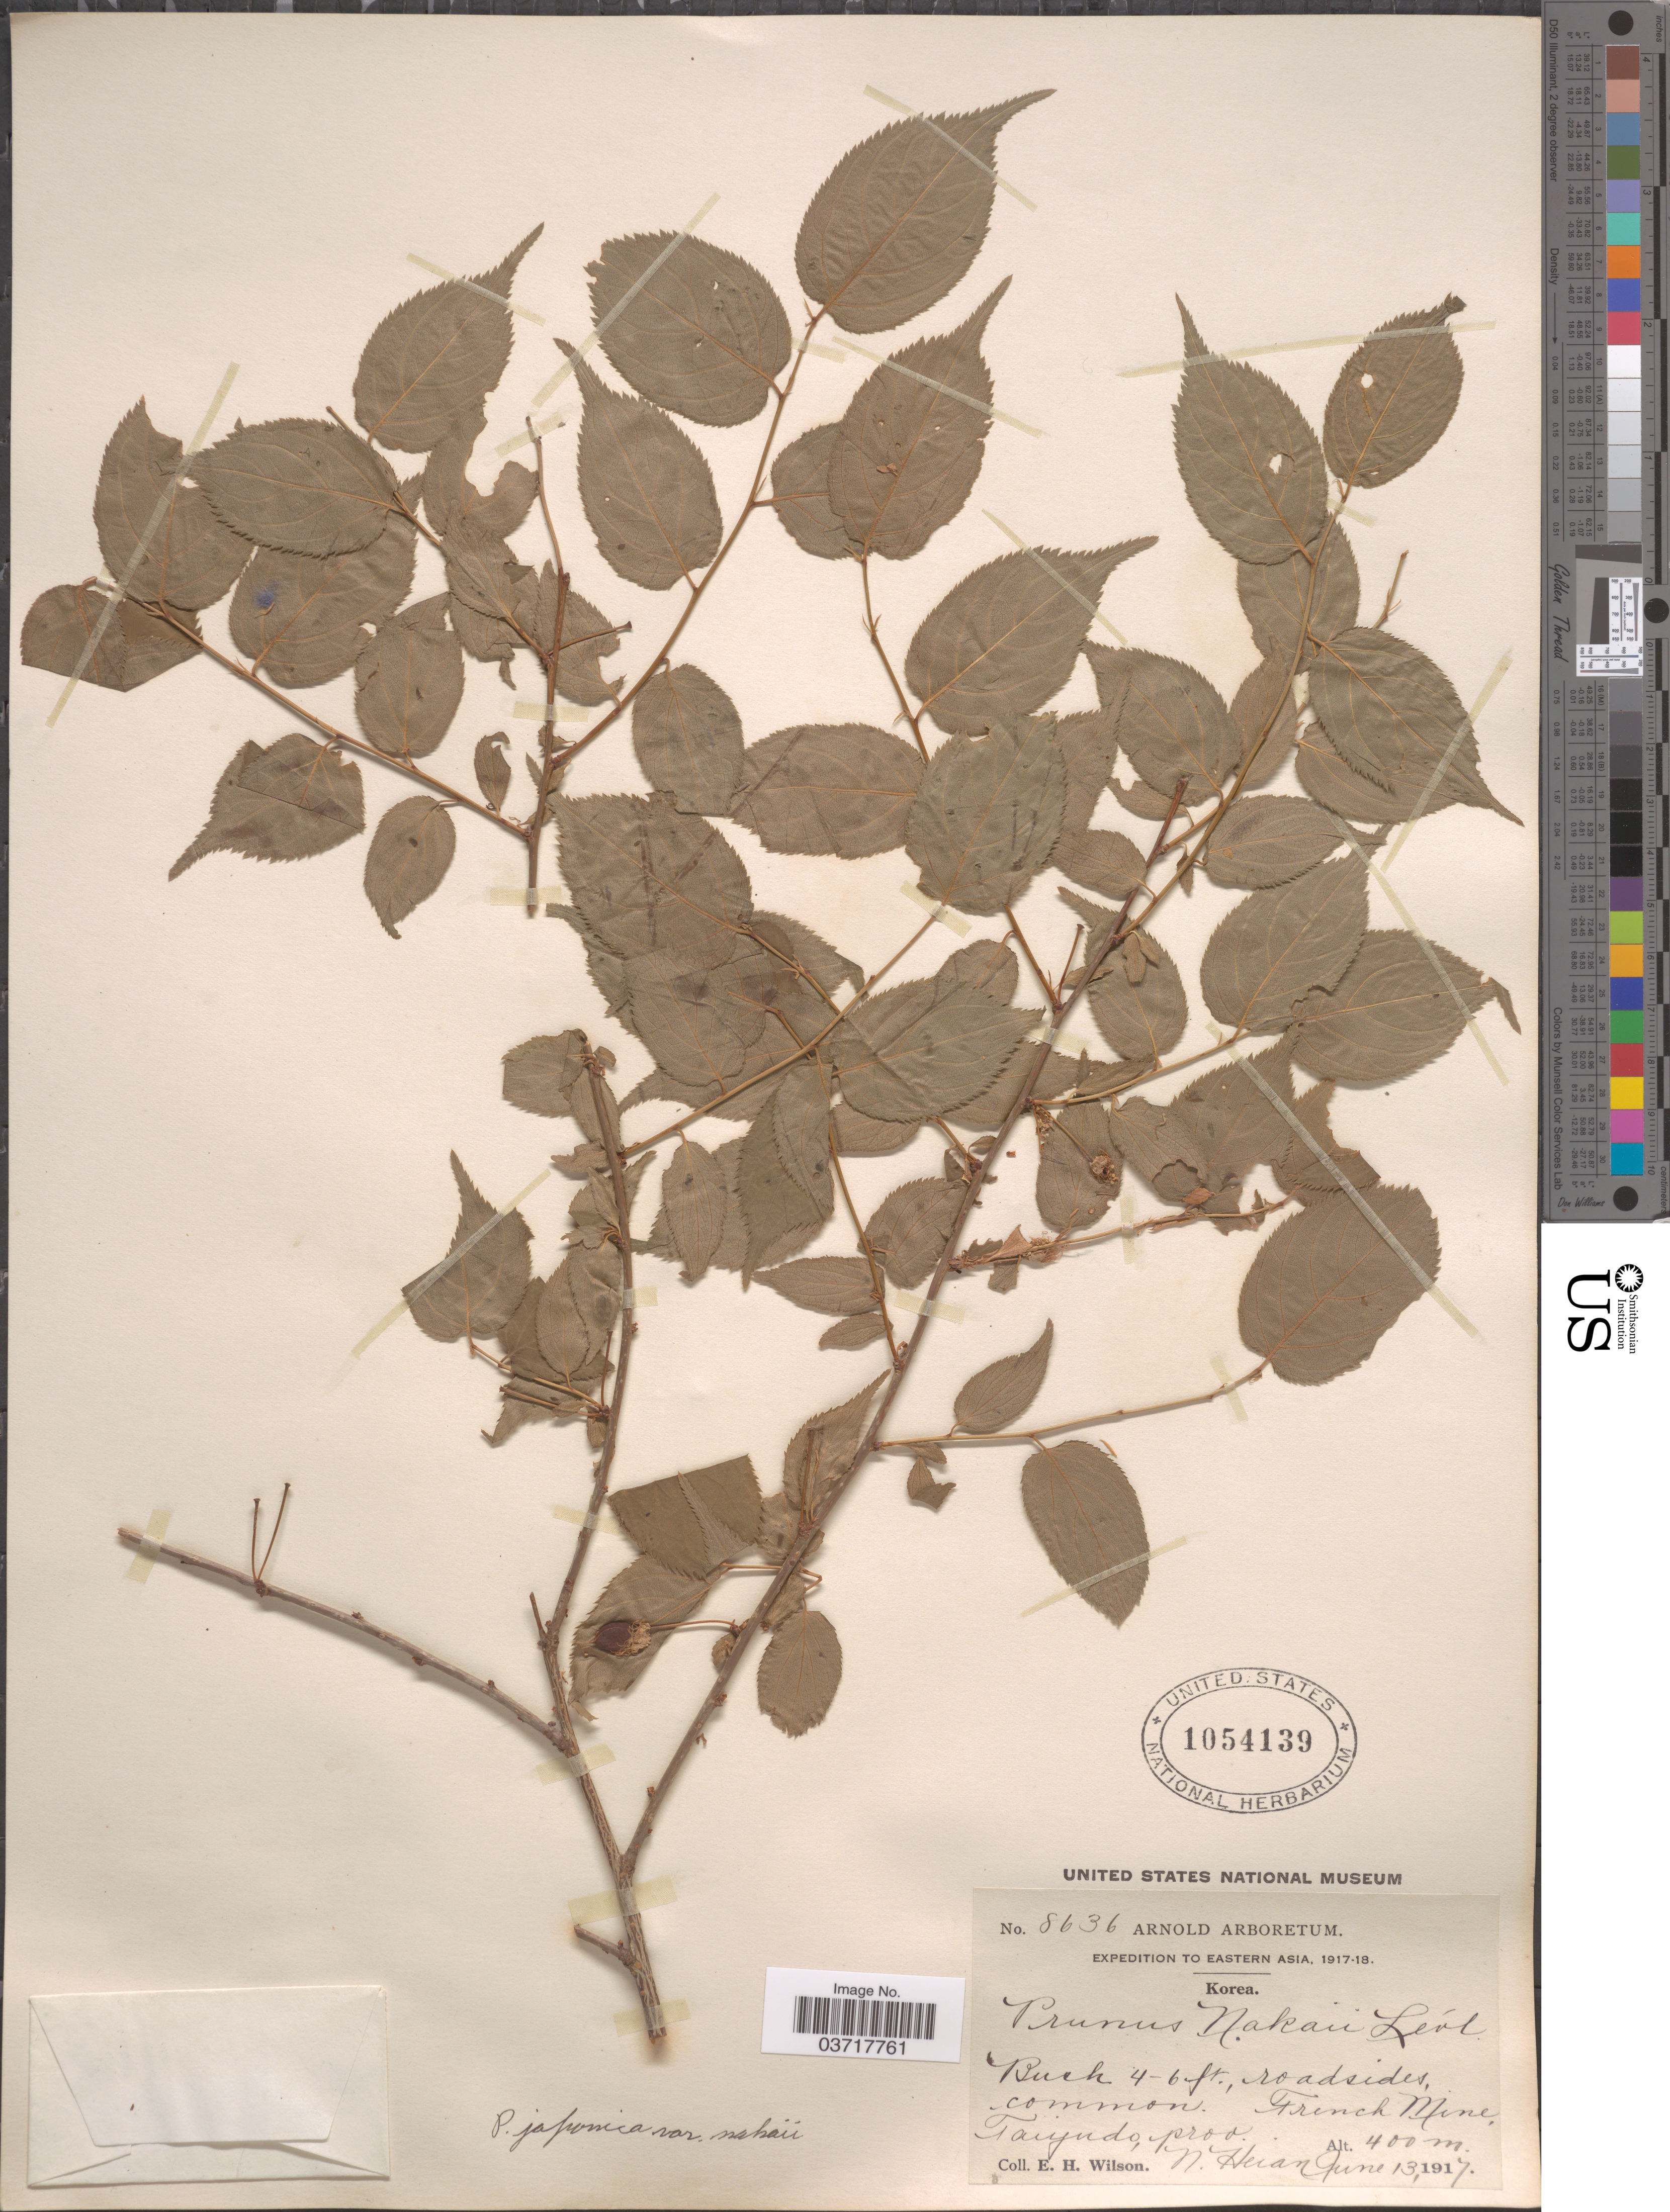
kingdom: Plantae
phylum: Tracheophyta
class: Magnoliopsida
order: Rosales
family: Rosaceae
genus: Prunus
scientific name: Prunus japonica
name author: Thunb.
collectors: E. Wilson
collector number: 8636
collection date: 1917-06-13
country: North Korea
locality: French Mine, Taiyudo, prov. N. Heian.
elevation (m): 400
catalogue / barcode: US 1054139